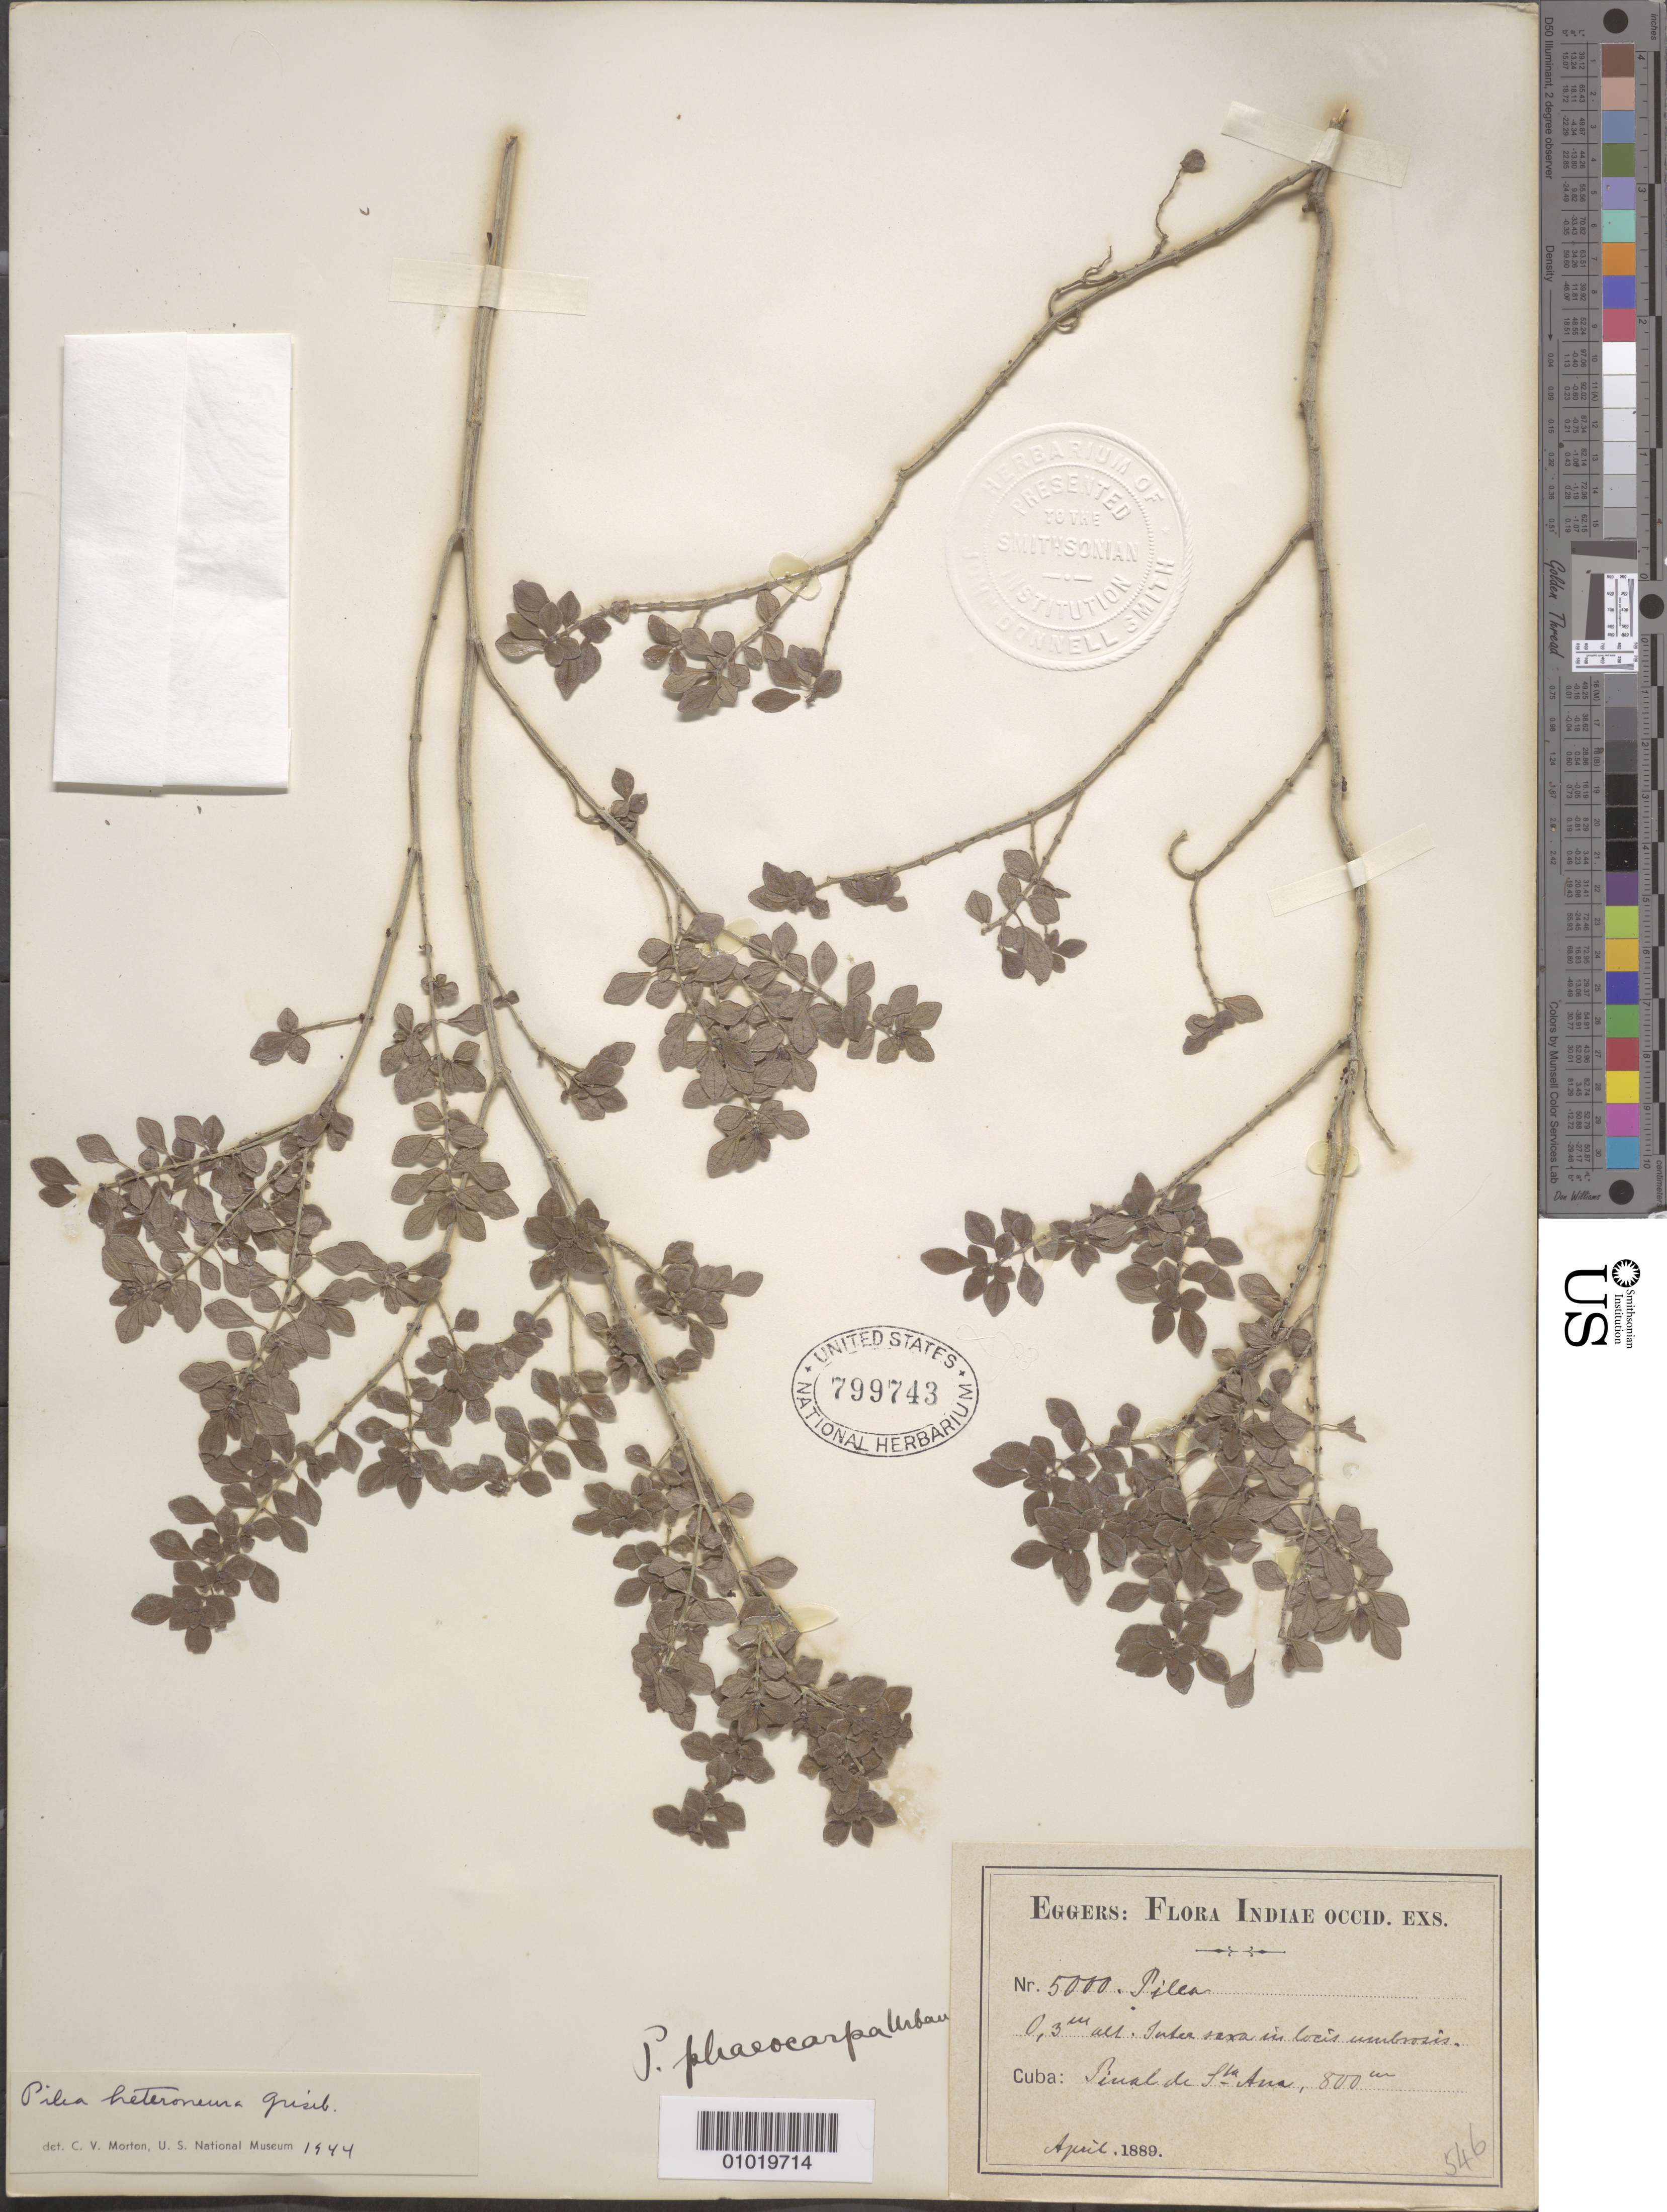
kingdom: Plantae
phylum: Tracheophyta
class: Magnoliopsida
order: Rosales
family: Urticaceae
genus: Pilea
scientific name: Pilea heteroneura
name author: Griseb.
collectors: H. F. A. von Eggers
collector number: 5000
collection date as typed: Apr 1889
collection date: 1889-04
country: Cuba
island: Cuba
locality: illegibile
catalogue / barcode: US 799743